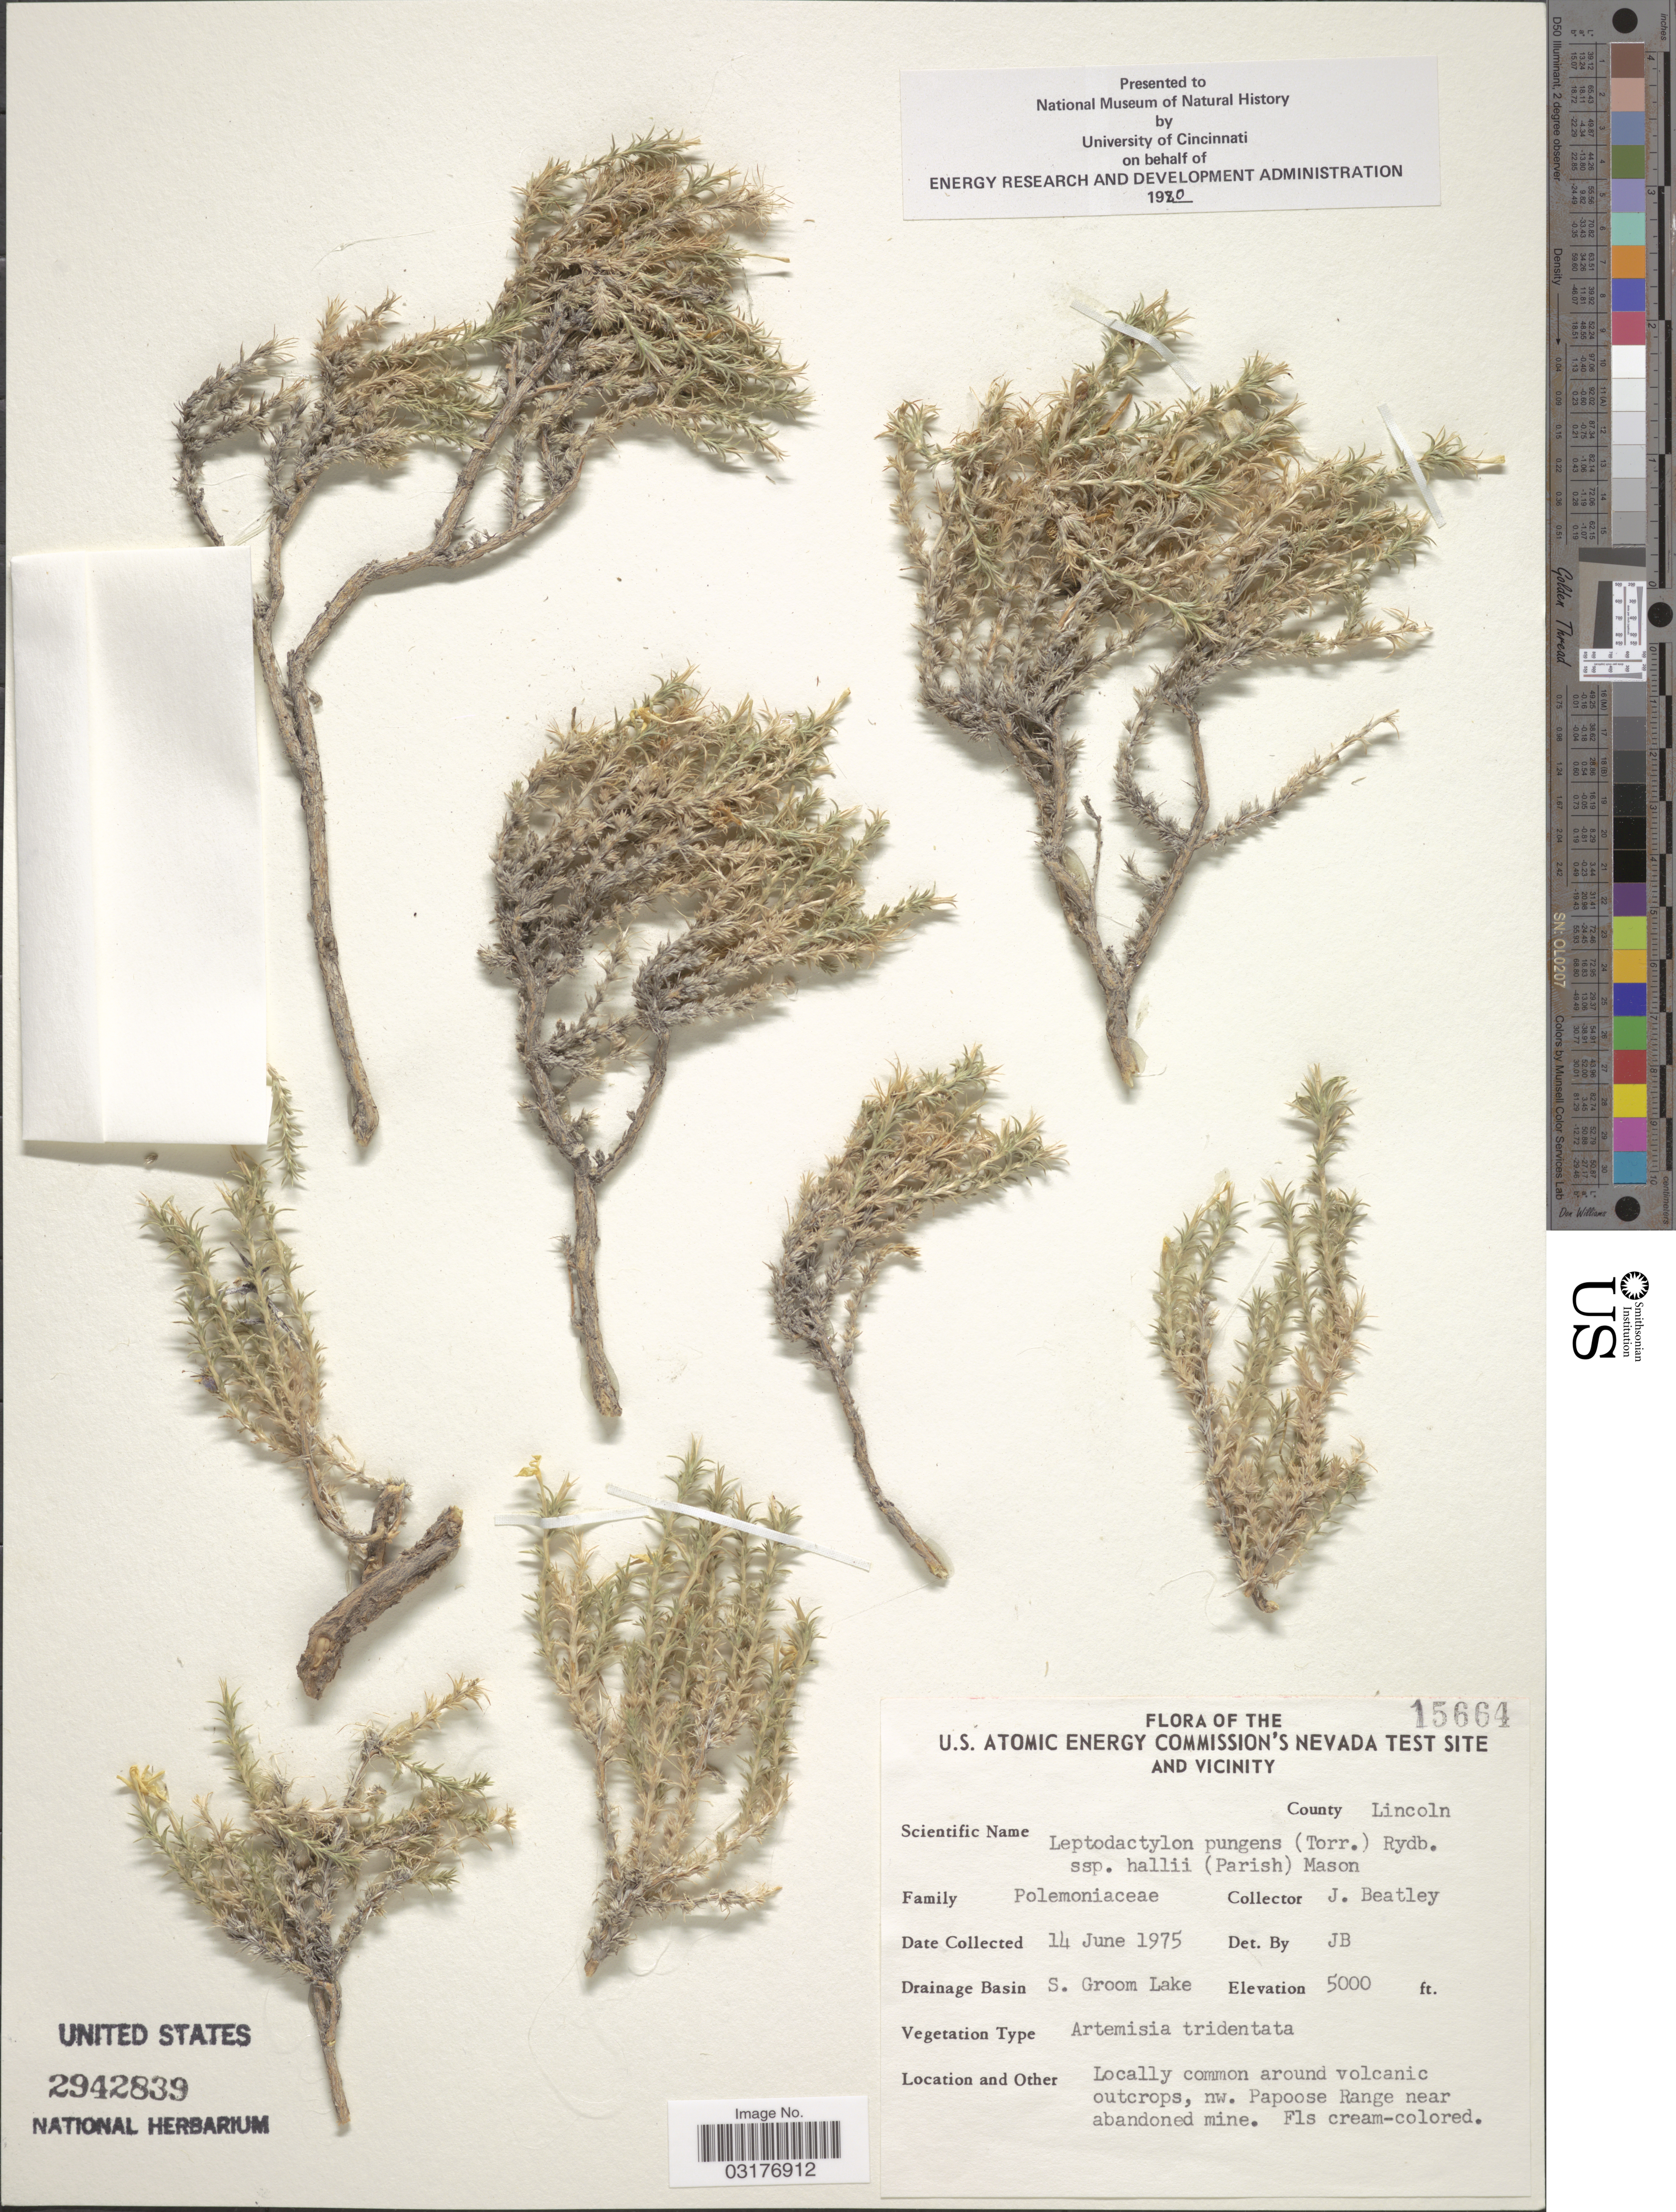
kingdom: Plantae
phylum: Tracheophyta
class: Magnoliopsida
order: Ericales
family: Polemoniaceae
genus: Linanthus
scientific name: Linanthus pungens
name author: (Torr.) J.M. Porter & L.A. Johnson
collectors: J. C. Beatley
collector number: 15664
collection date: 1975-06-14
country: United States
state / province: Nevada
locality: The U.S. Atomic Energy Commission's Nevada Test Site and Vicinity. County Lincoln. Drainage Basin S. Groom Lake. nw. Papoose Range near abandoned mine.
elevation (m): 1524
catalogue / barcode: US 2942839